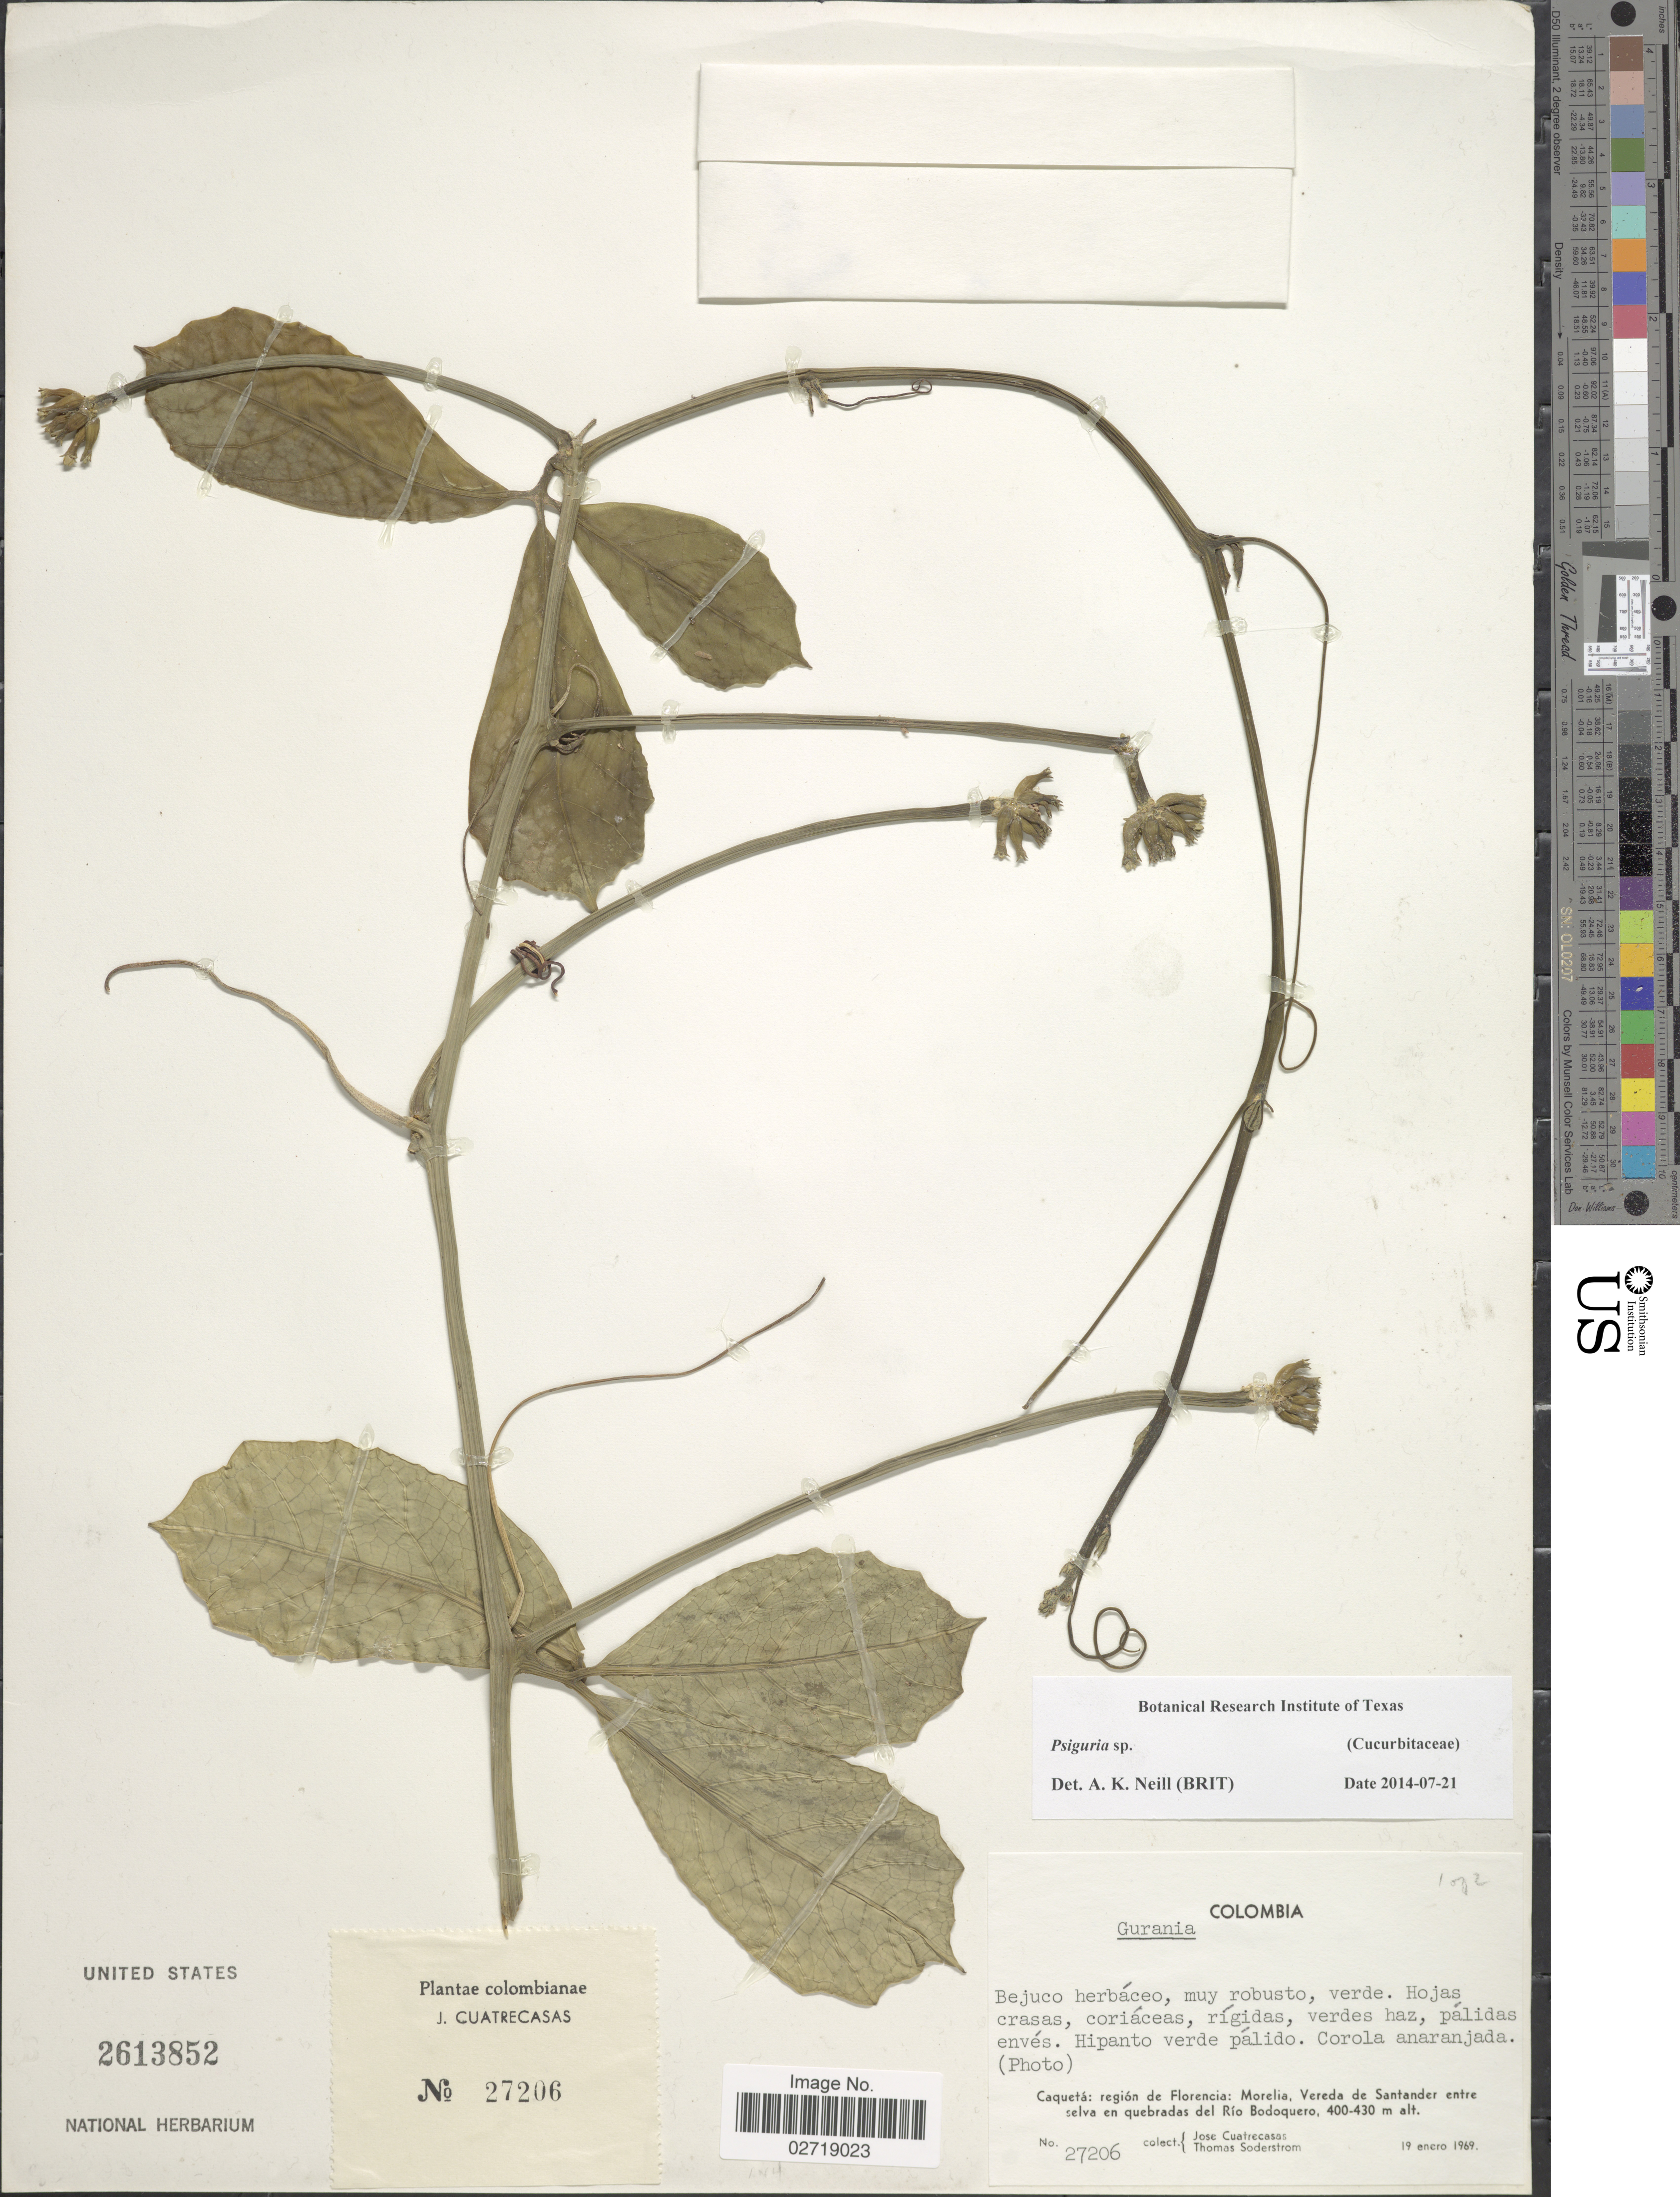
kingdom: Plantae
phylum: Tracheophyta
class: Magnoliopsida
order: Cucurbitales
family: Cucurbitaceae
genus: Psiguria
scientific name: Psiguria sp.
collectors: J. Cuatrecasas & T. R. Soderstrom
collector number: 27206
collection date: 1969-01-19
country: Colombia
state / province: Caquetá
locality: Region de Florencia: Morelia, Vereda de Santander entre selva en quebradas del Rio Bodoquero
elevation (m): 400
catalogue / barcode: US 2613852